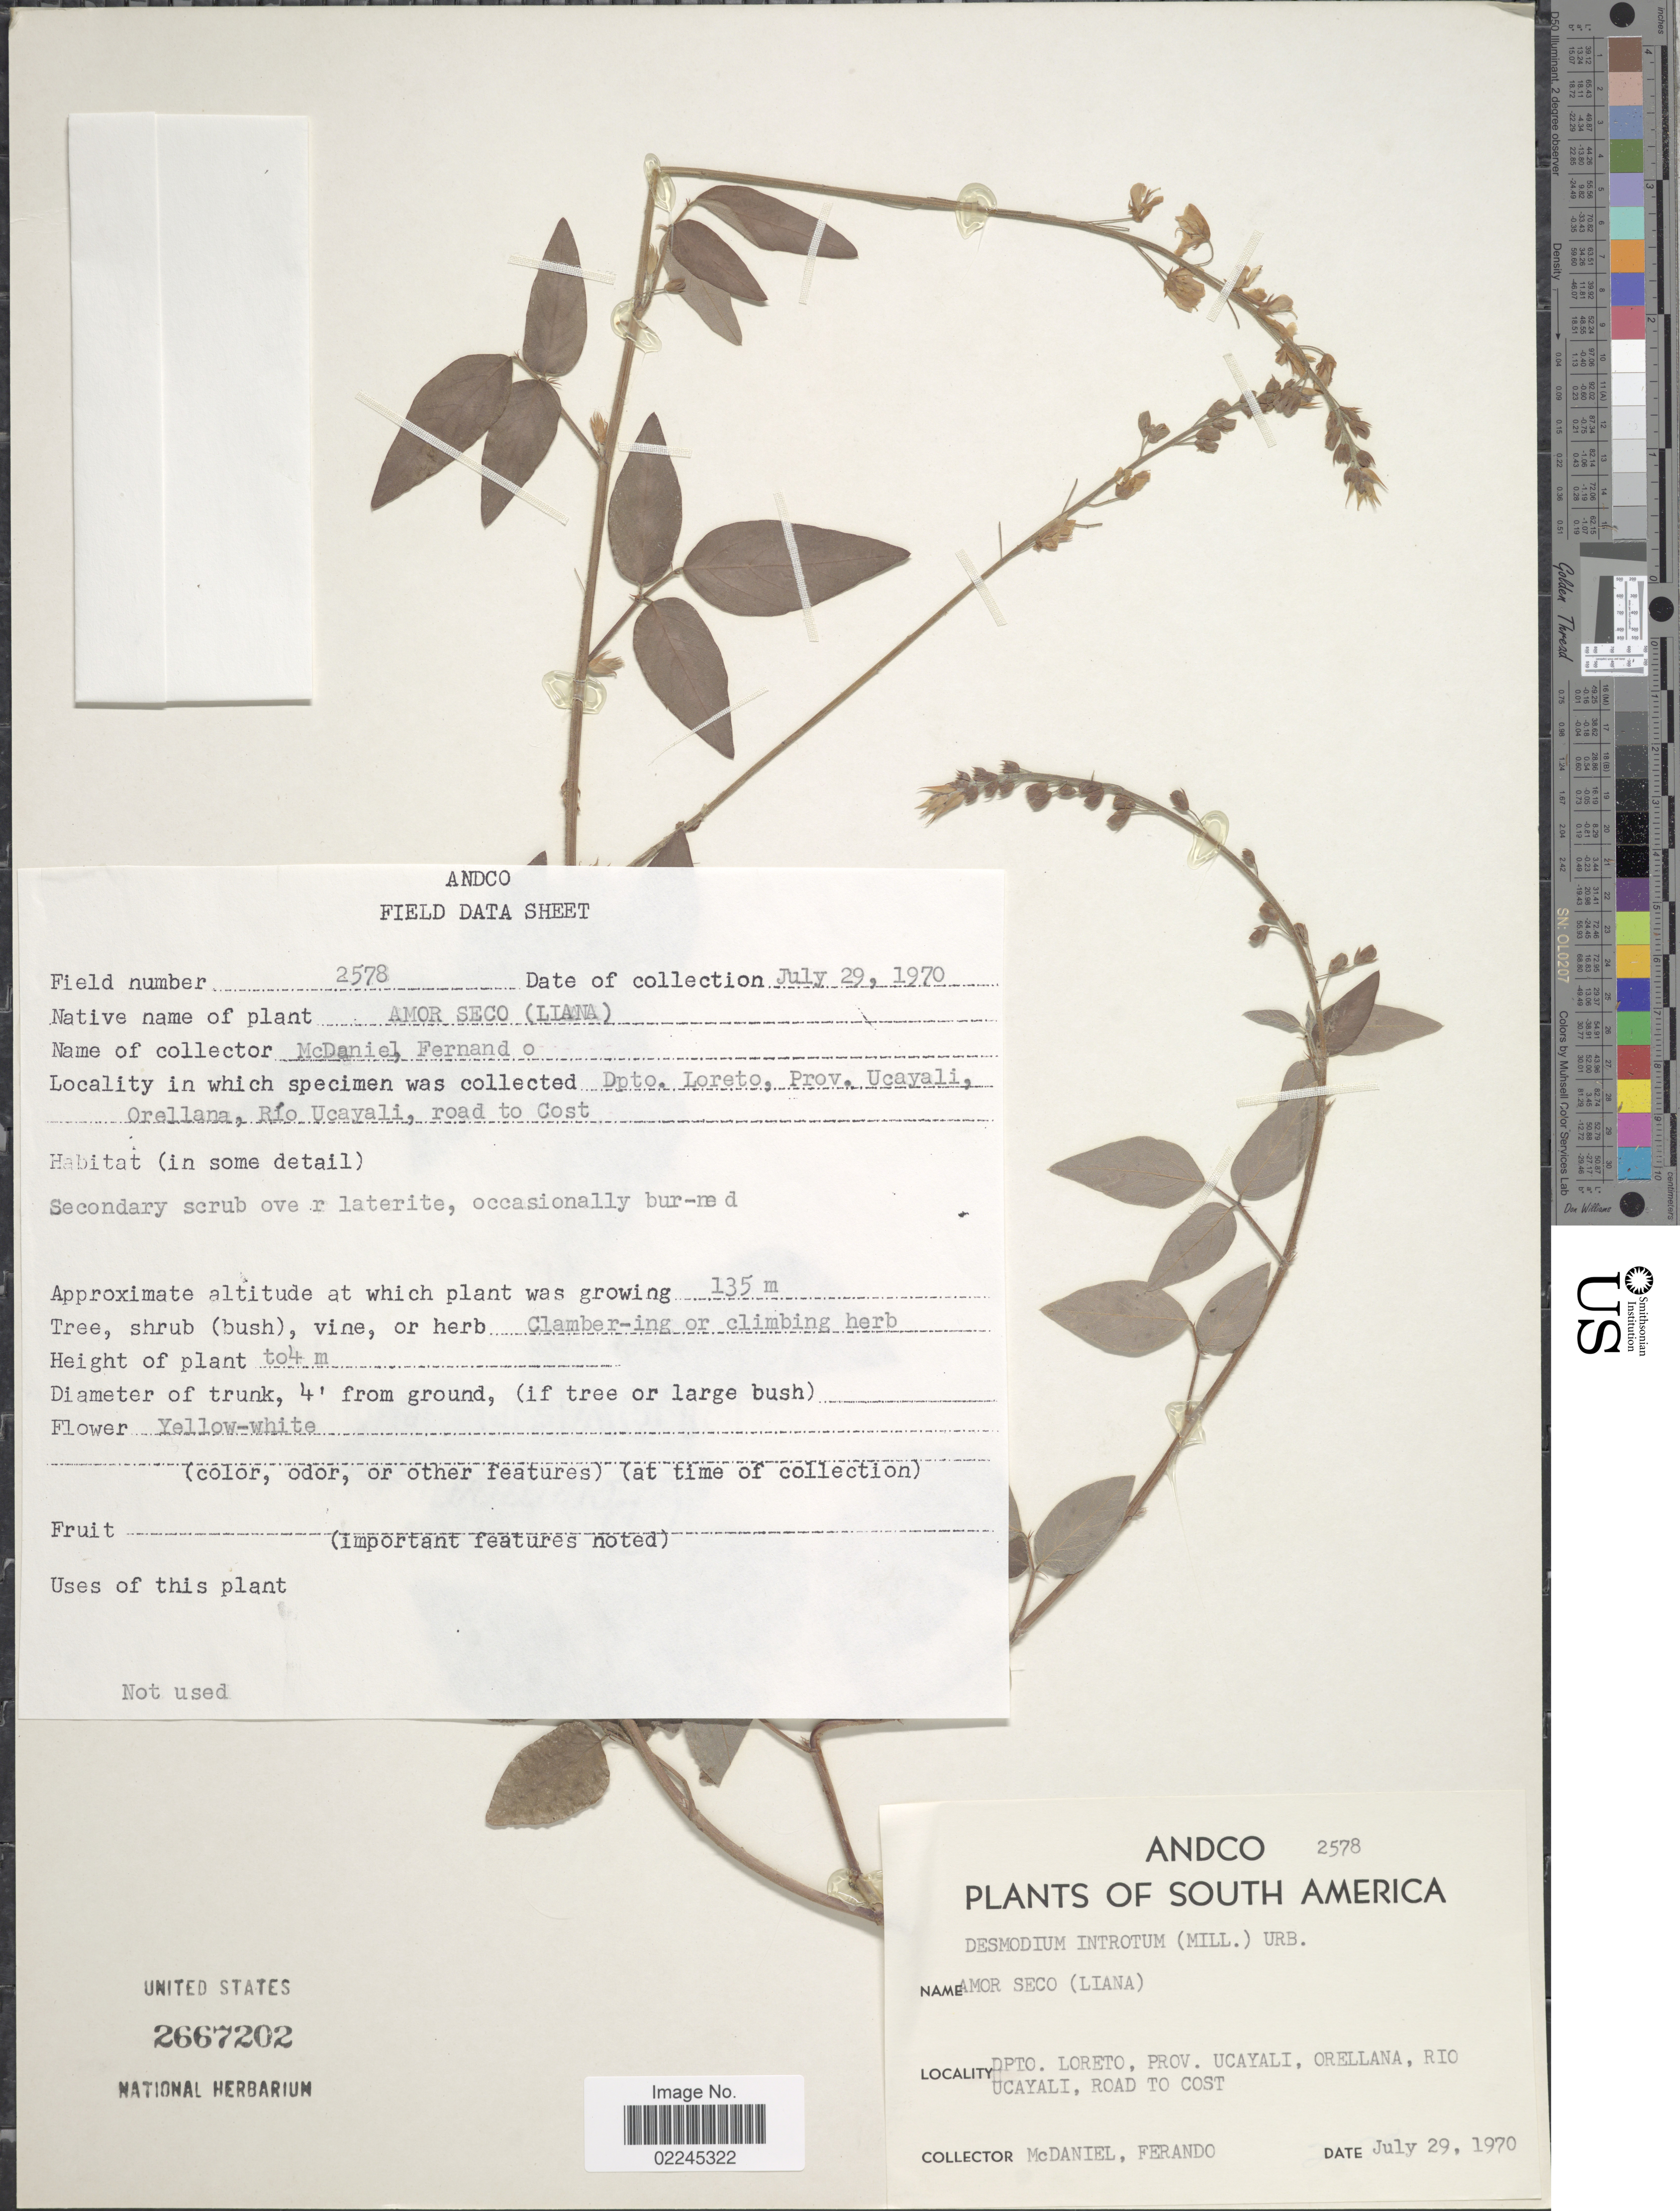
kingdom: Plantae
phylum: Tracheophyta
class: Magnoliopsida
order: Fabales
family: Fabaceae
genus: Desmodium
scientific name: Desmodium intortum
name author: (Mill.) Urb.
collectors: F. McDaniel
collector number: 2578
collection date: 1970-07-29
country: Peru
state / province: Loreto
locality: Dpto. Loreto, Prov. Ucayali, Orellana, Rio Ucayali, road to coast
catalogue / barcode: US 2667202